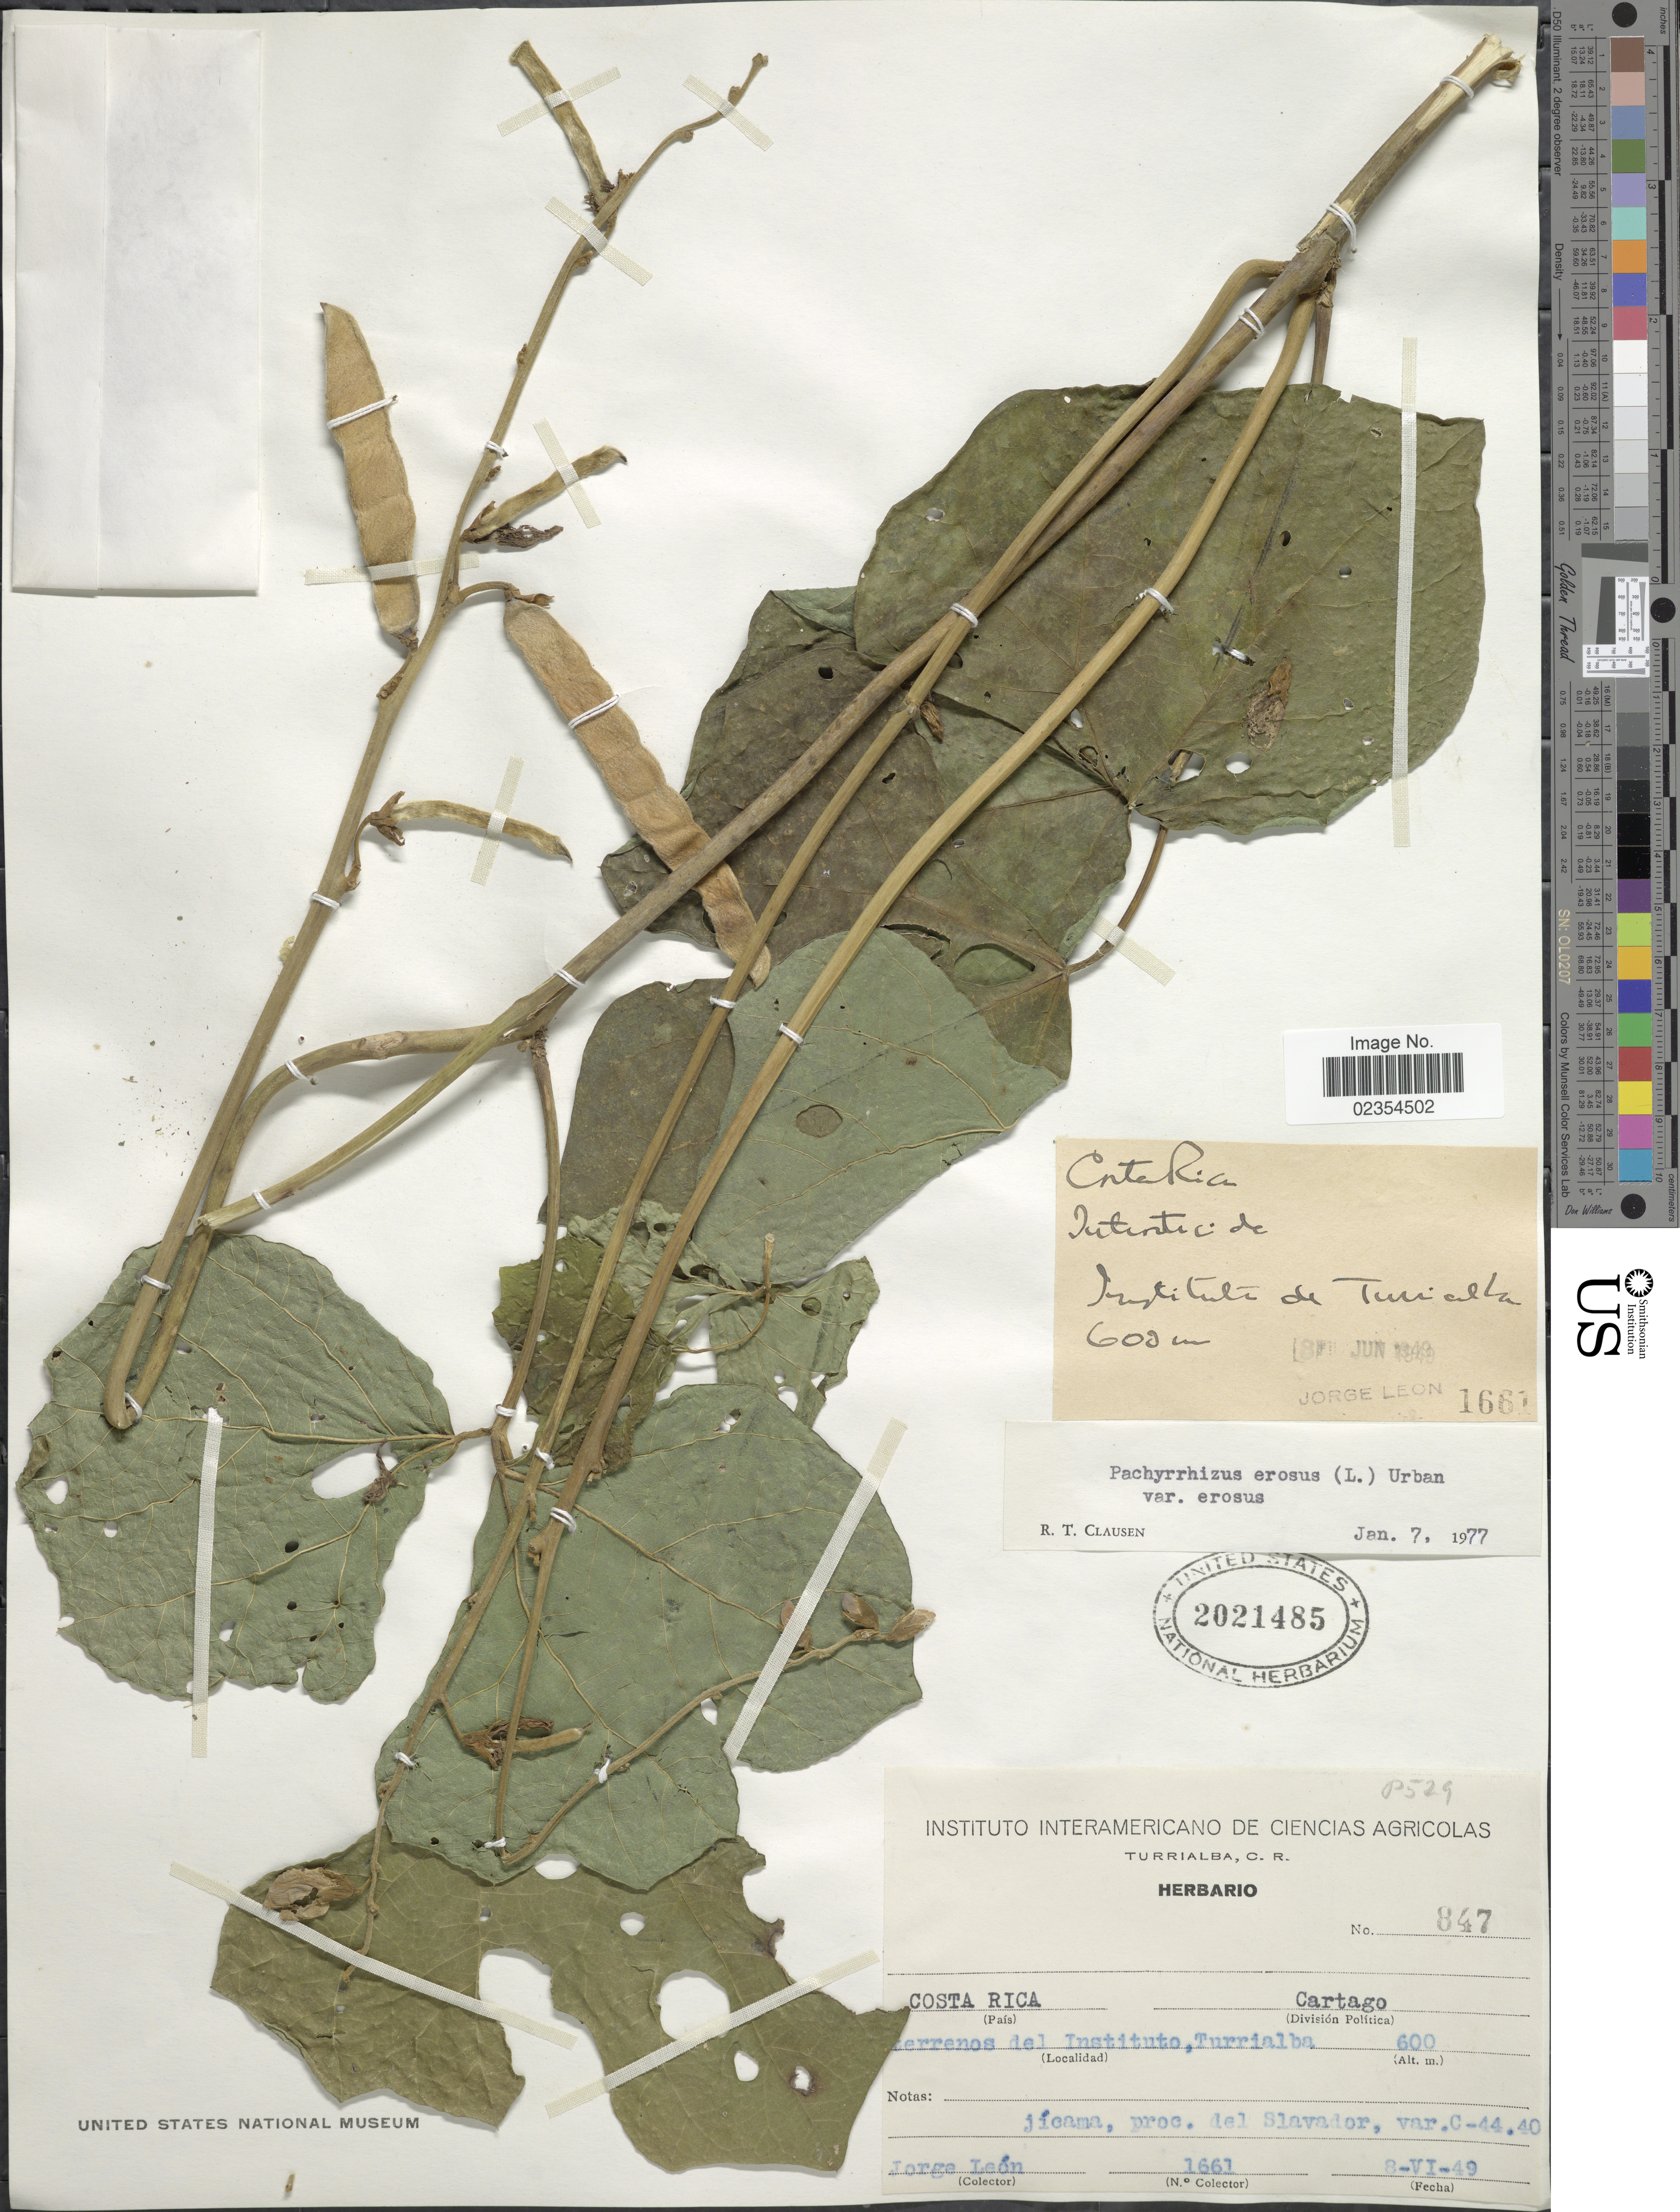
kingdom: Plantae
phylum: Tracheophyta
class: Magnoliopsida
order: Fabales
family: Fabaceae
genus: Pachyrhizus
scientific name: Pachyrhizus erosus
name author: (L.) Urb.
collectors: J. León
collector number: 1661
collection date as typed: Transcribed d/m/y: 8/6/49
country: Costa Rica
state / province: Cartago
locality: Terrens del Instituto, Turrialba, proc. del Slavador.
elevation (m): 600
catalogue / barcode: US 2021485